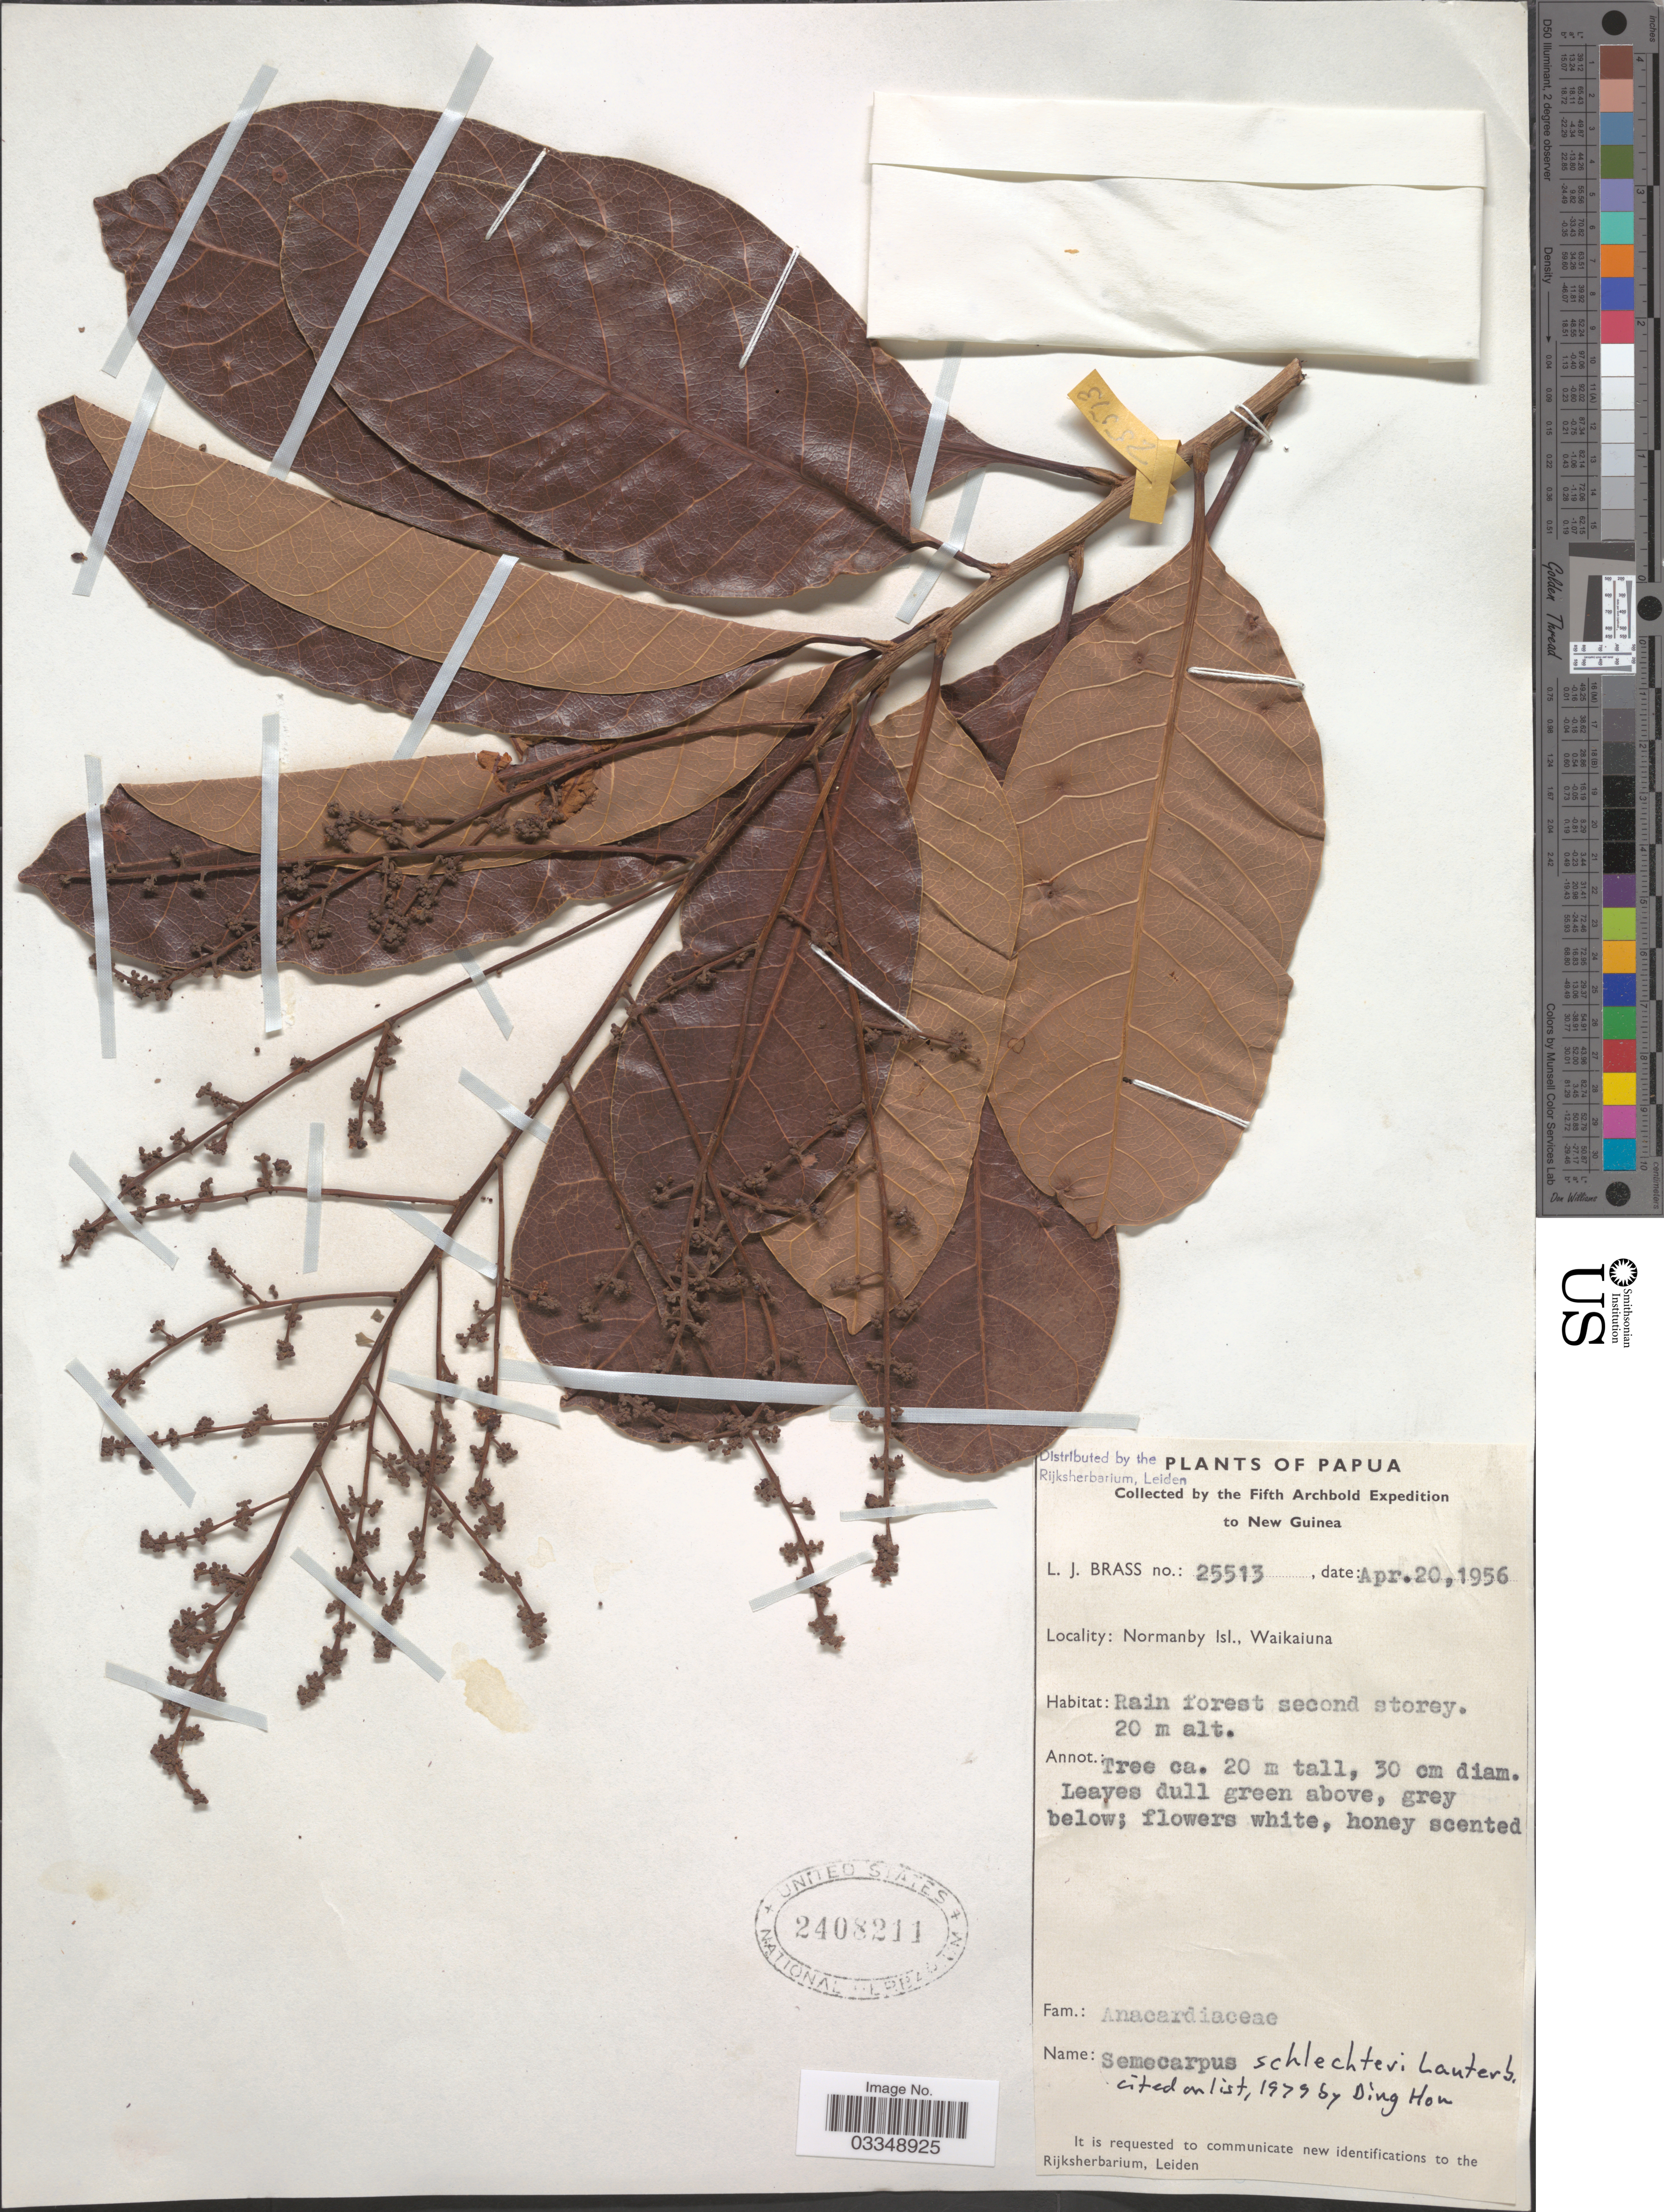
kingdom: Plantae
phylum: Tracheophyta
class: Magnoliopsida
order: Sapindales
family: Anacardiaceae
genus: Semecarpus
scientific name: Semecarpus schlecteri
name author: Lauterb.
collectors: L. J. Brass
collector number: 25513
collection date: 1956-04-20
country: Papua New Guinea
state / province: Milne Bay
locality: Papua. New Guinea. Normanby Isl., Waikaiuna.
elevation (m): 20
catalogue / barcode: US 2408211